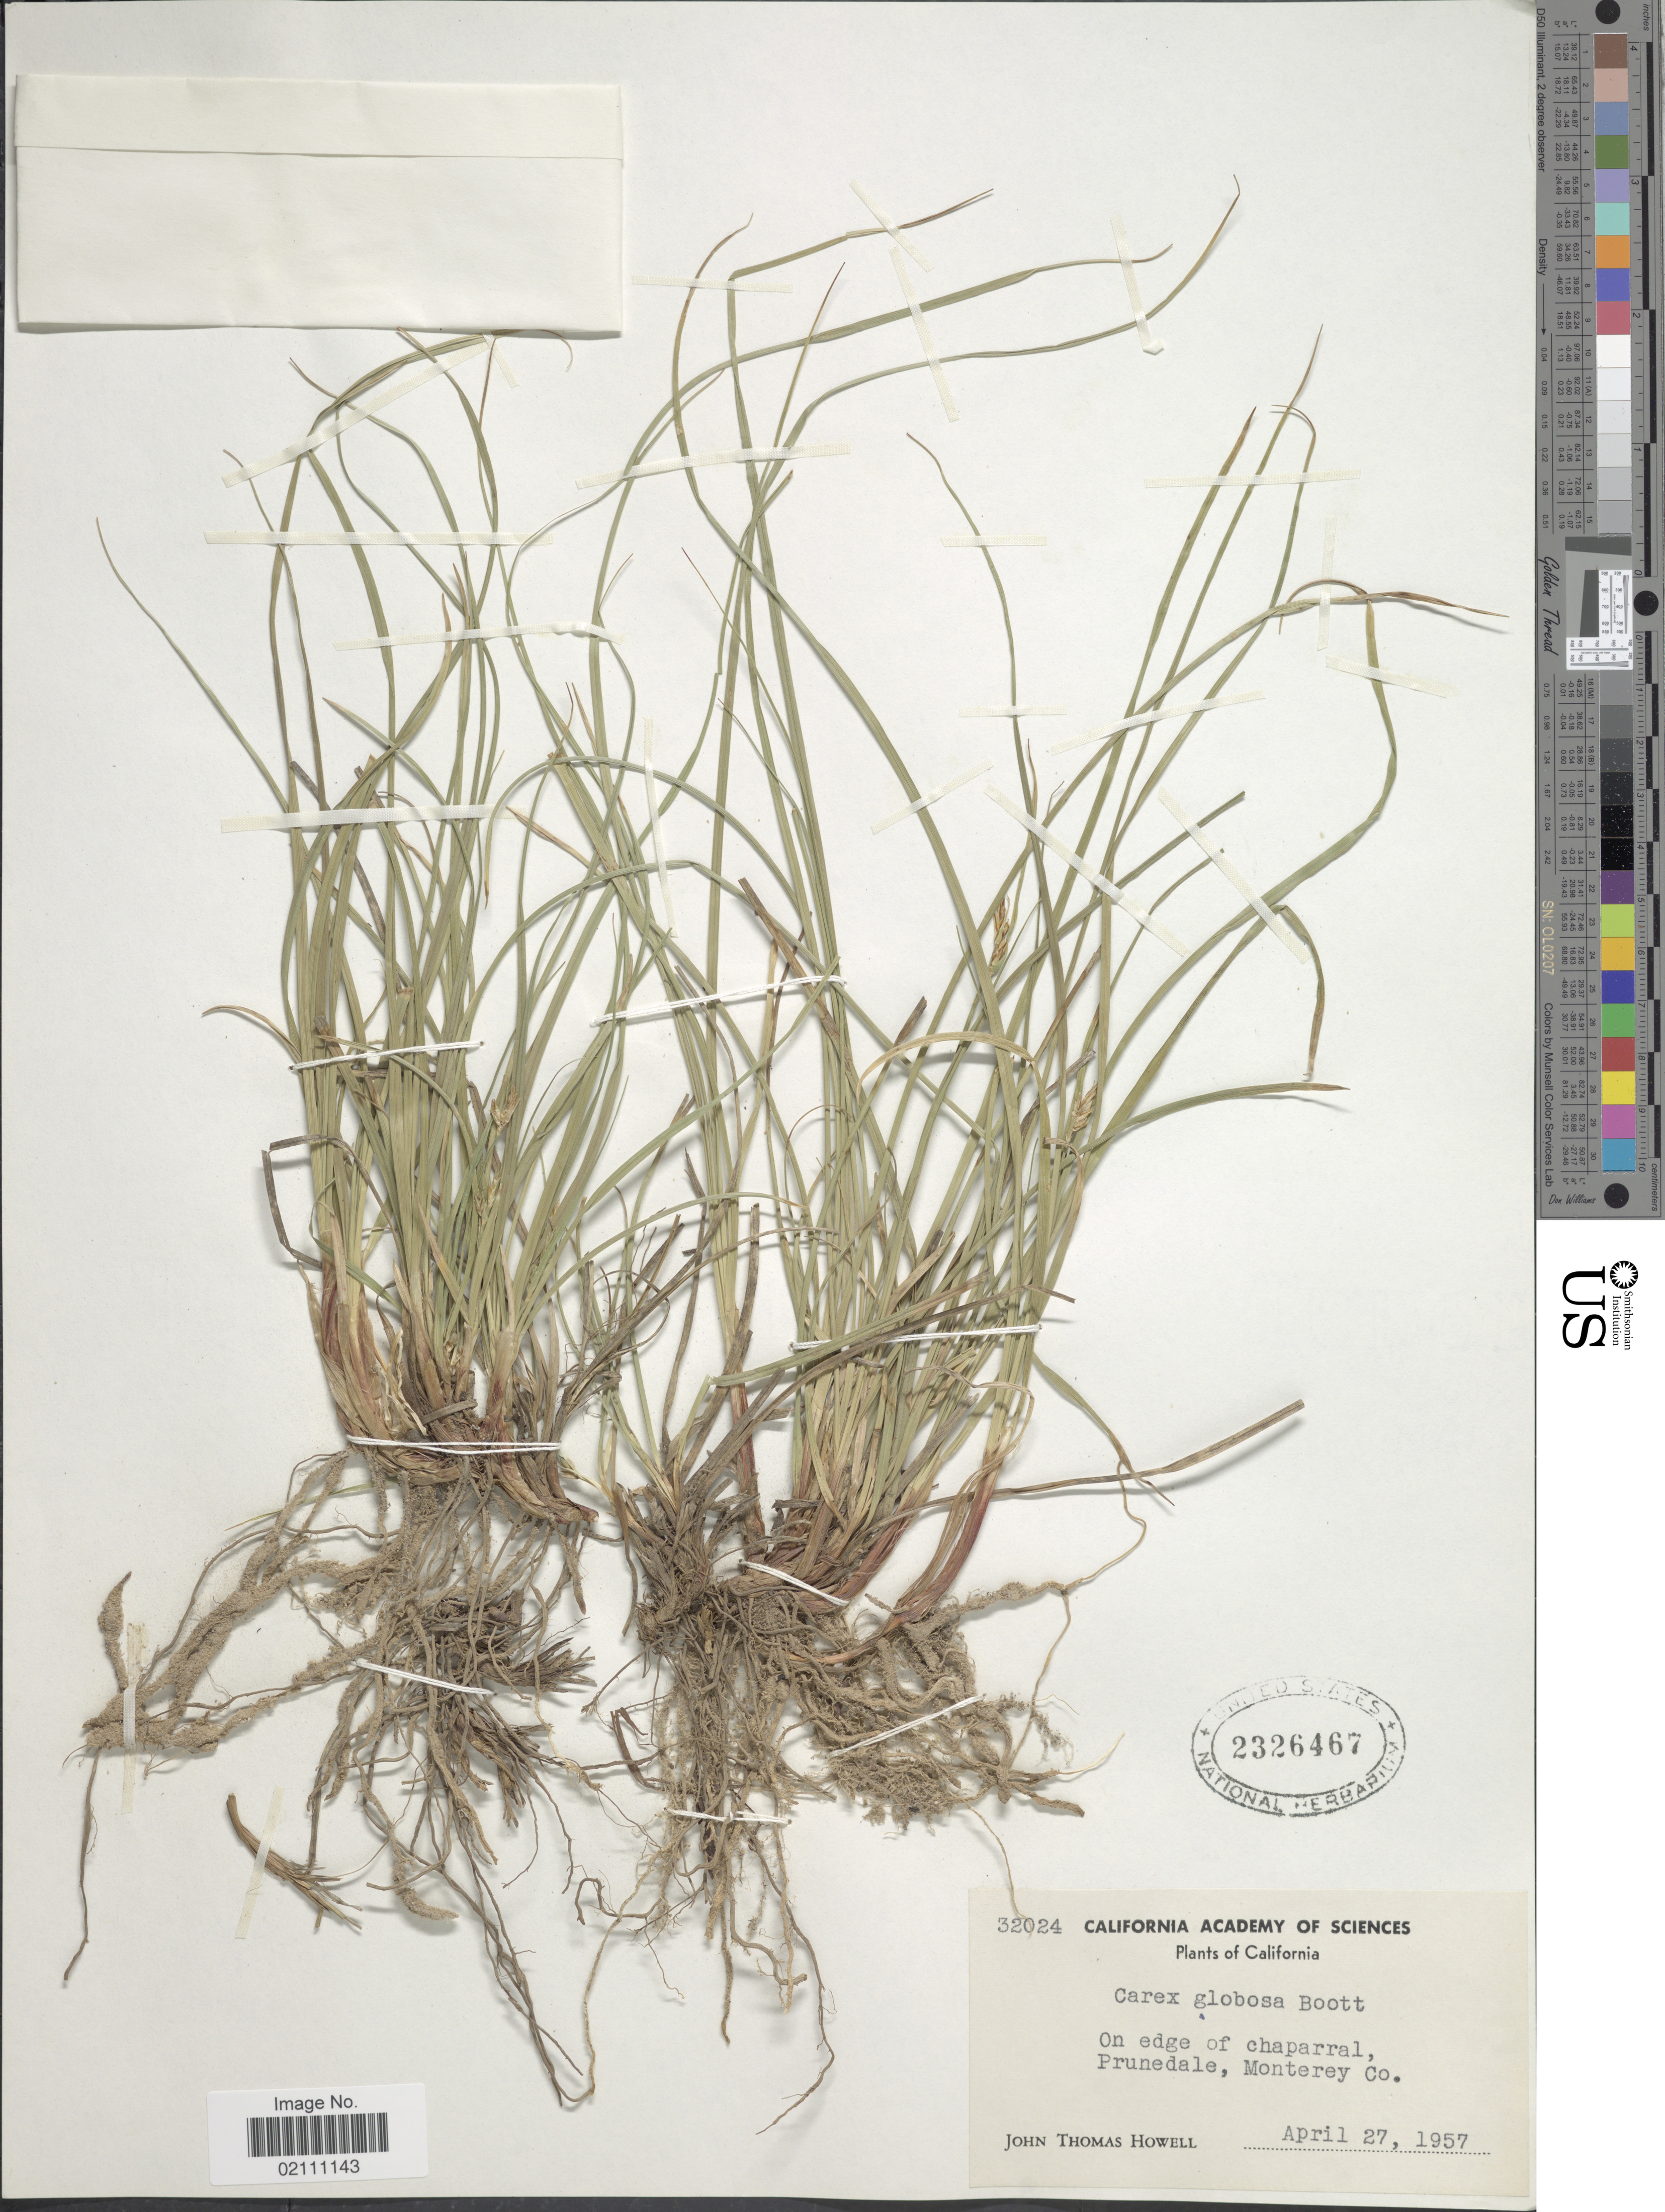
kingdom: Plantae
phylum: Tracheophyta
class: Liliopsida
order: Poales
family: Cyperaceae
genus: Carex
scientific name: Carex globosa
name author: Boott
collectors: J. T. Howell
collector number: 32024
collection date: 1957-04-27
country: United States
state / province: California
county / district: Monterey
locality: On edge of chaparral, Prunedale, Monterey Co.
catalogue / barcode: US 2326467